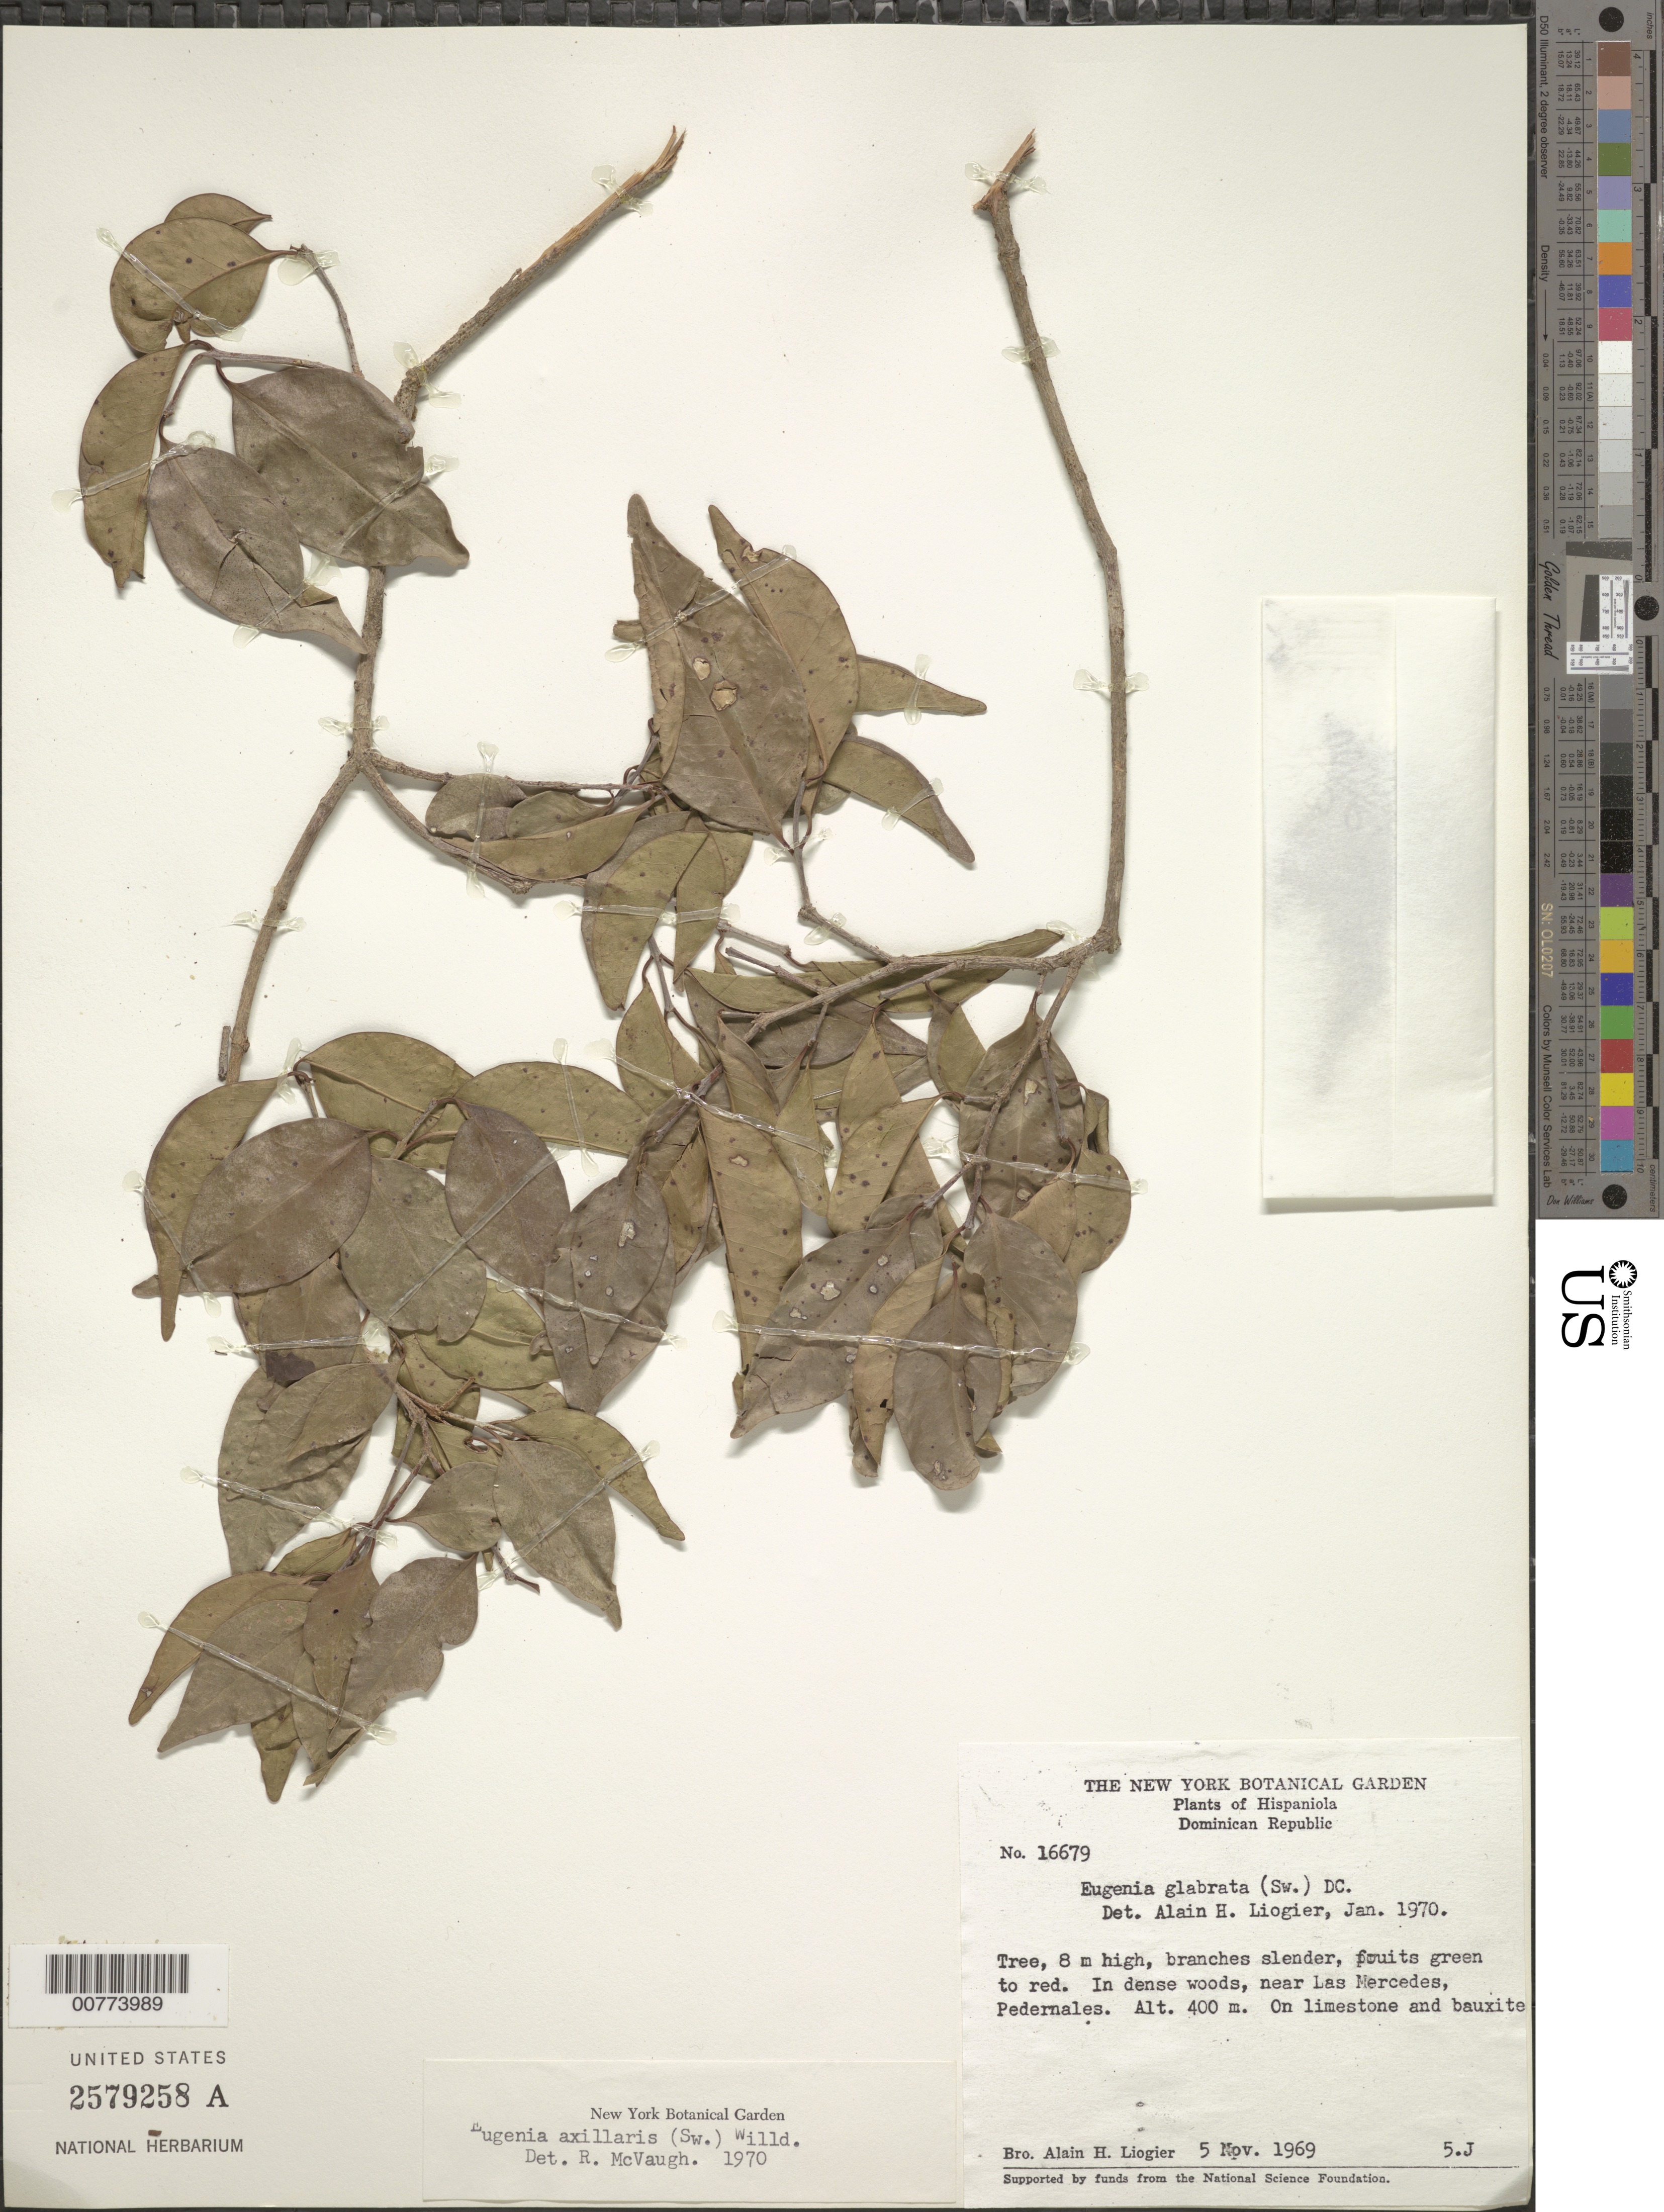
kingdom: Plantae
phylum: Tracheophyta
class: Magnoliopsida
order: Myrtales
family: Myrtaceae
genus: Eugenia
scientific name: Eugenia axillaris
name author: (Sw.) Willd.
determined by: McVaugh, R.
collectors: A. H. Liogier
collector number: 16679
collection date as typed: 05 Nov 1969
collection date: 1969-11-05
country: Dominican Republic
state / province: Pedernales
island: Hispaniola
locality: Near Las Mercedes.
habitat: In dense woods, on limestone and bauxite.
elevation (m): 400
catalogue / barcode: US 2579258A